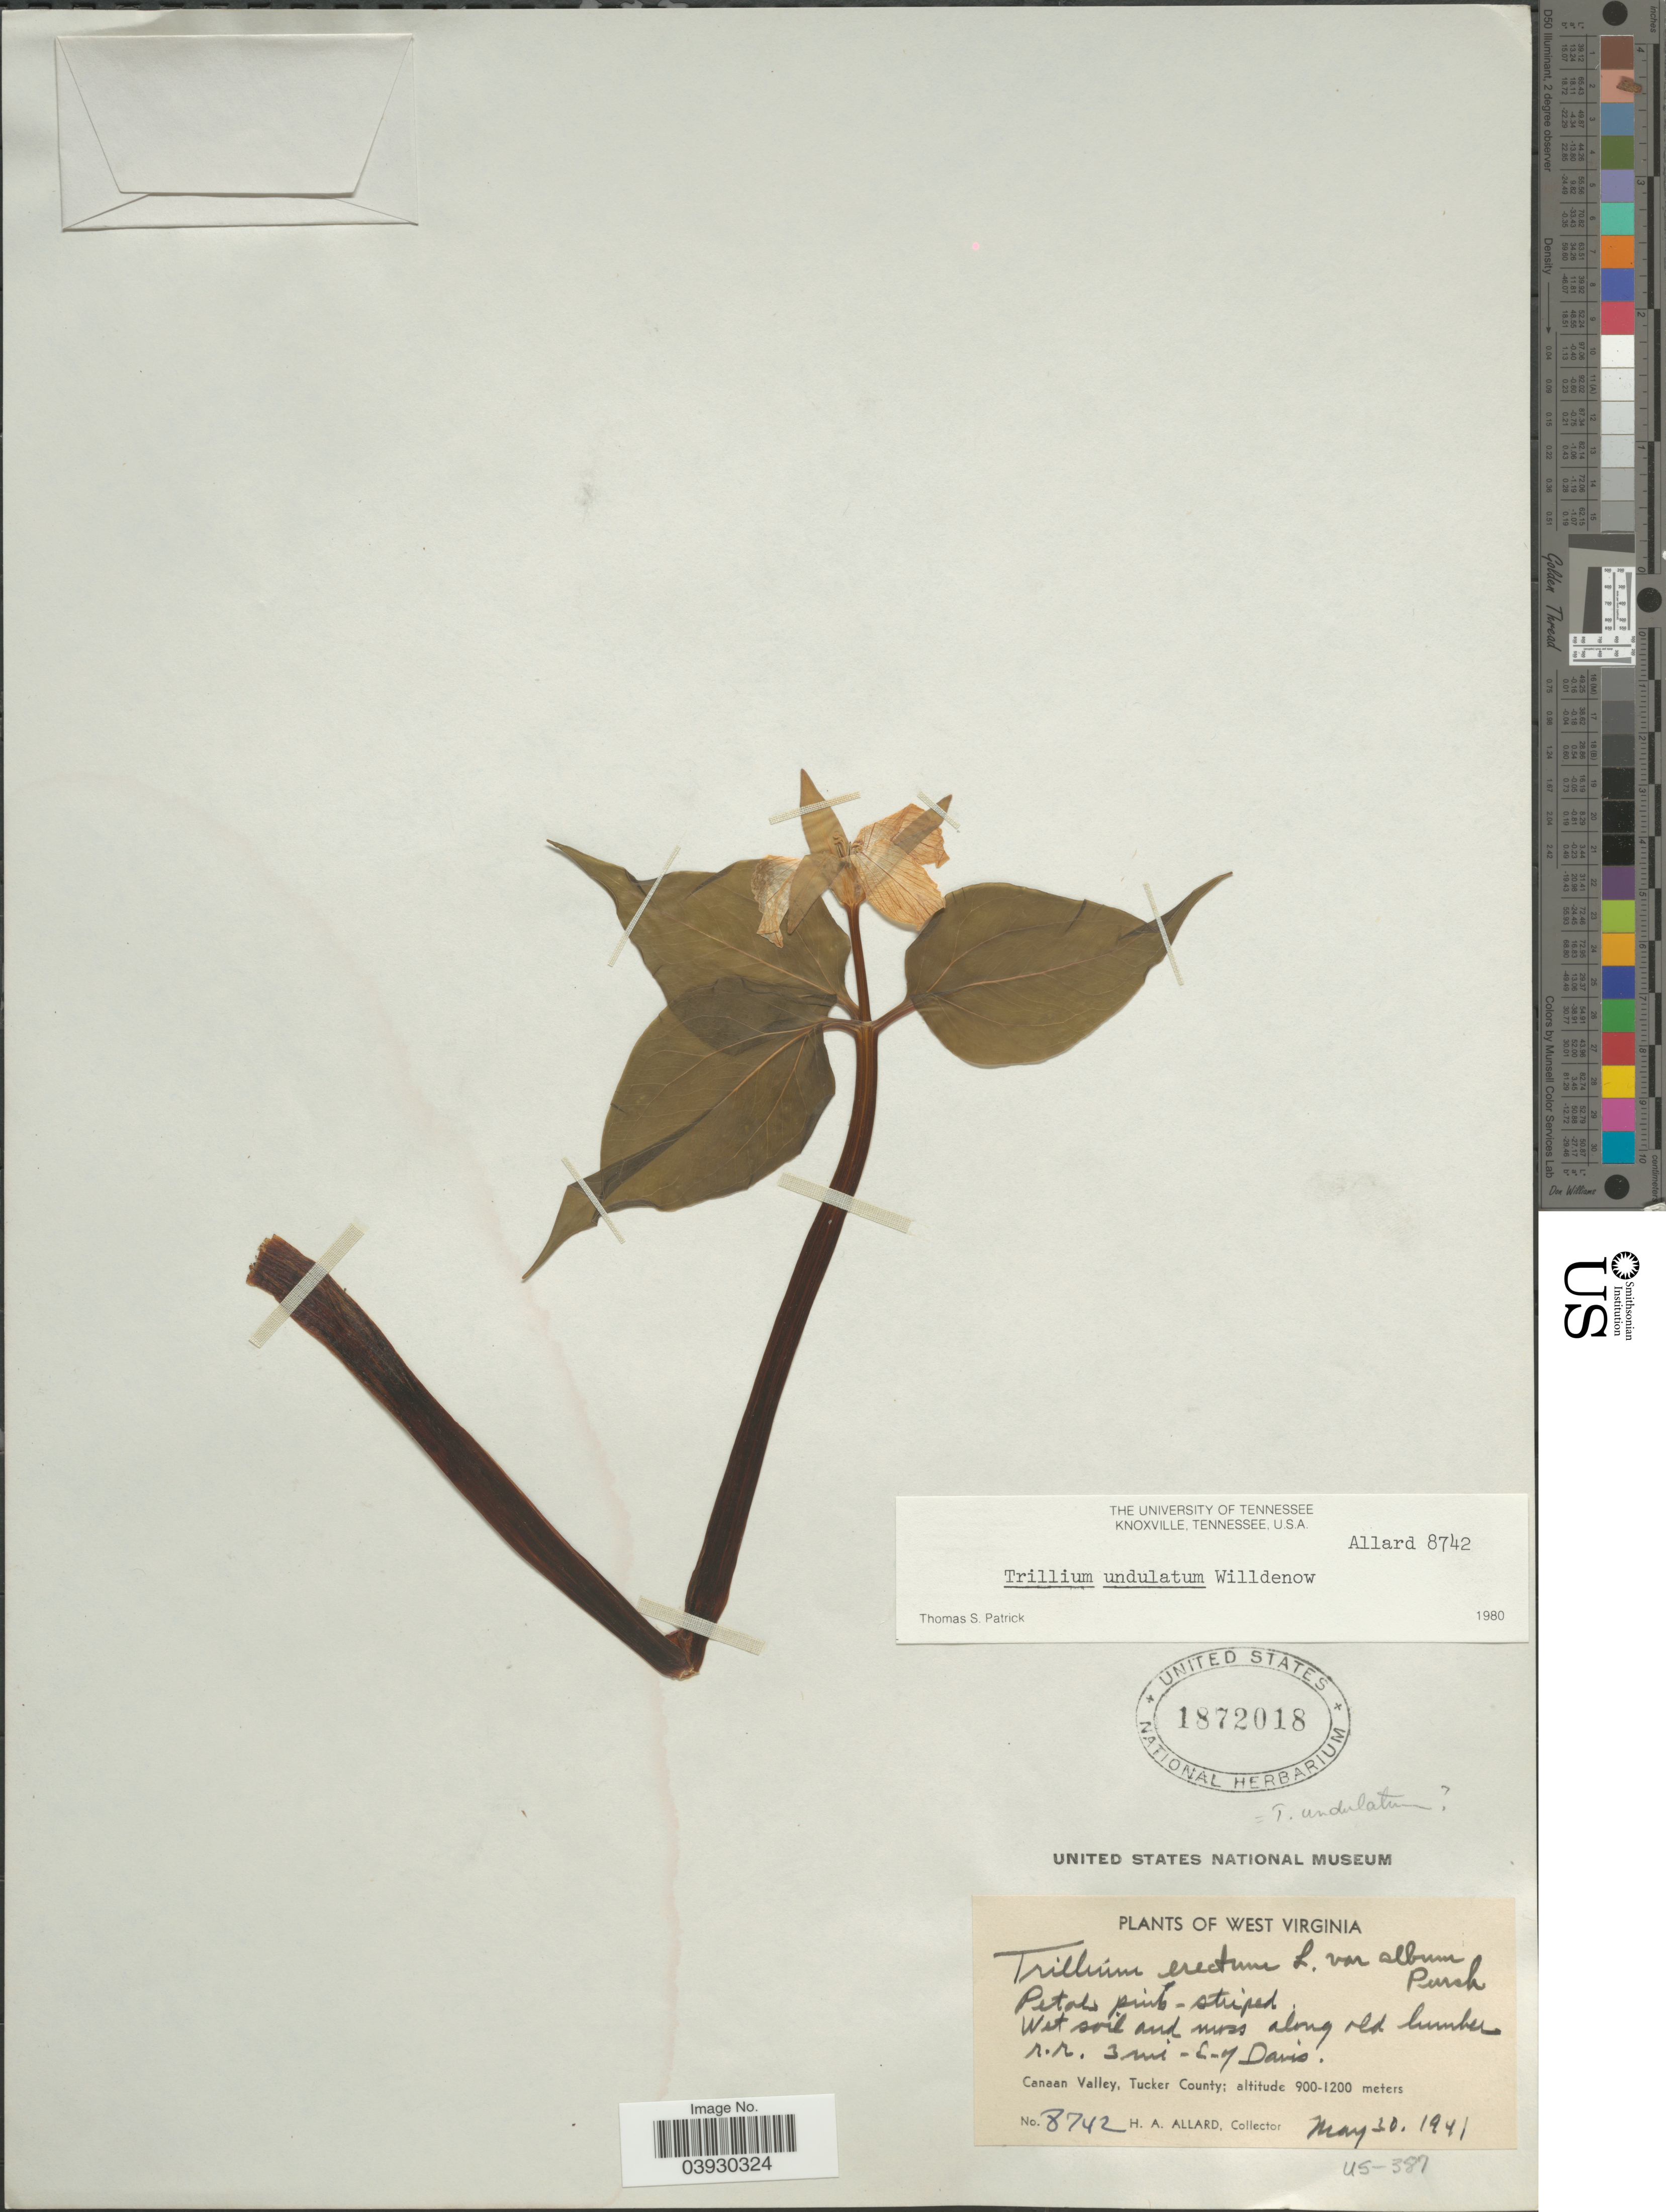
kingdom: Plantae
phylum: Tracheophyta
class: Liliopsida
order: Liliales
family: Melanthiaceae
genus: Trillium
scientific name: Trillium undulatum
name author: Willd.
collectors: H. A. Allard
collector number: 8742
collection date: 1941-05-30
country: United States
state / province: West Virginia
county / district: Tucker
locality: Wet soil and moss along old bunker r.r. 3 mi- l-of Davis. Canaan Valley, Tucker County.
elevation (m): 900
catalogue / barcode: US 1872018